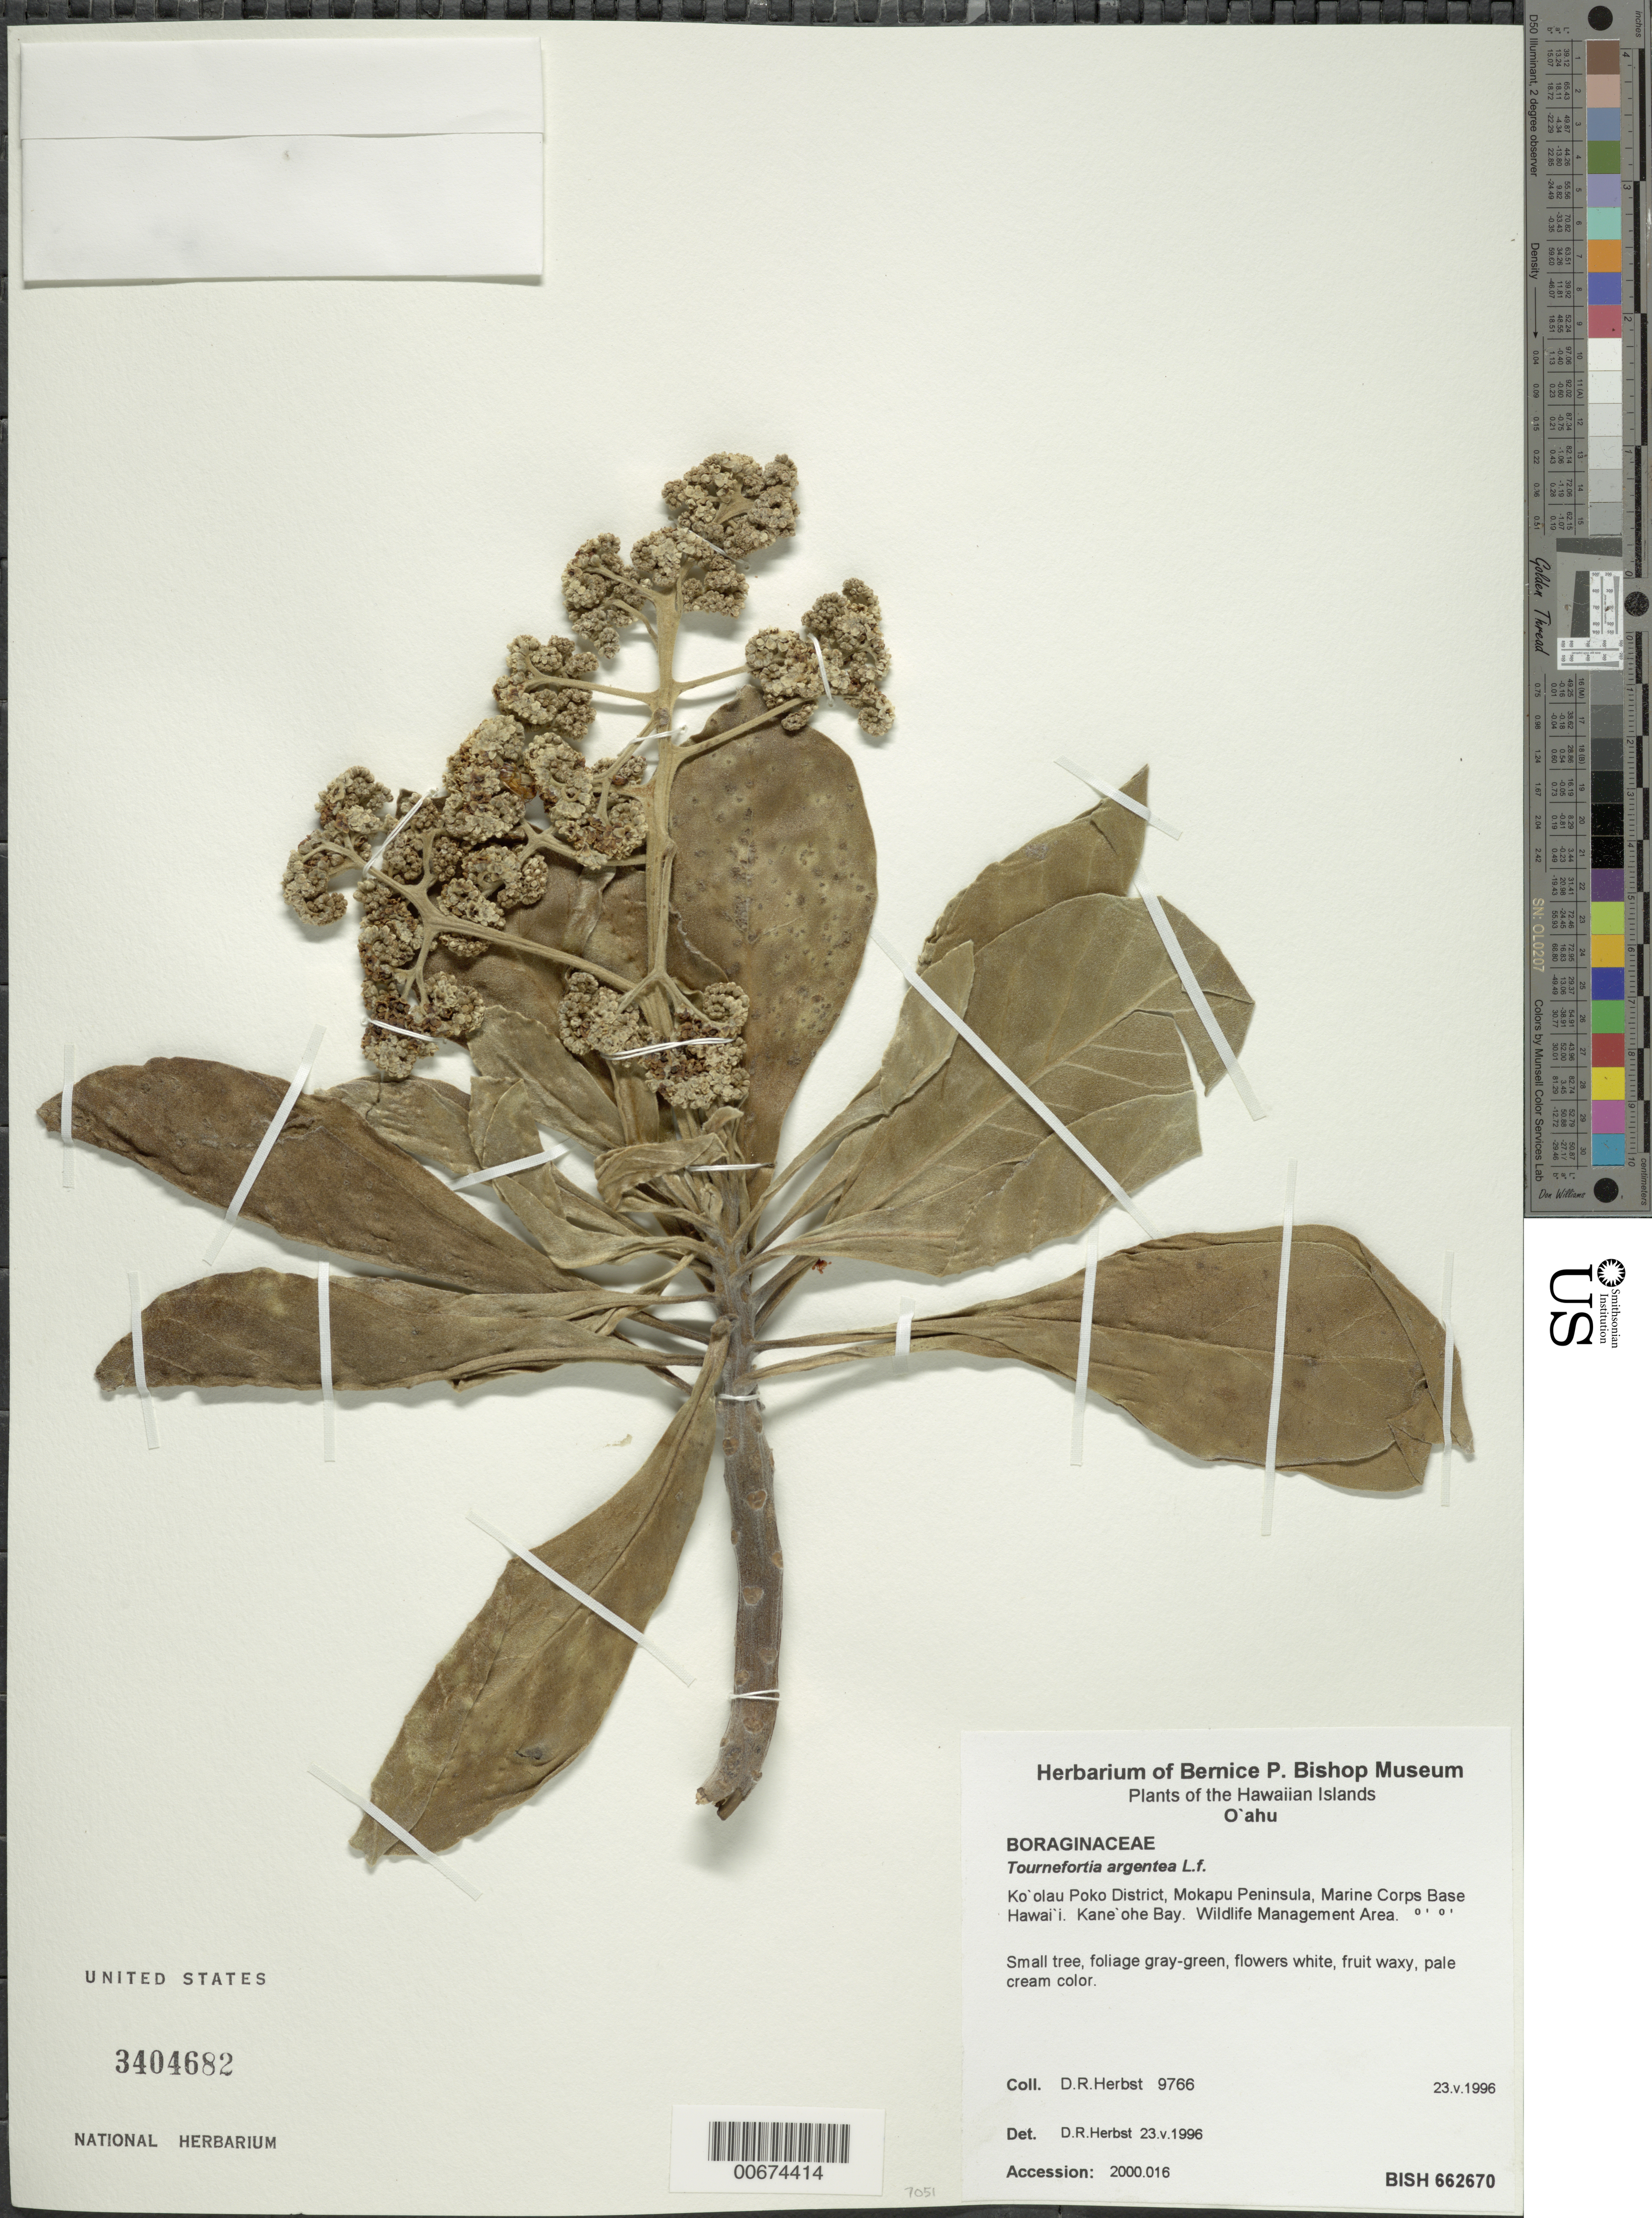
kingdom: Plantae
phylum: Tracheophyta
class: Magnoliopsida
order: Boraginales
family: Heliotropiaceae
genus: Heliotropium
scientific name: Heliotropium arboreum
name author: (Blanco) Mabberley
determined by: Wagner, W. L., (BOT), Smithsonian Institution - National Museum of Natural History (UNITED STATES)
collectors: D. R. Herbst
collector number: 9766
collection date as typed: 23 May 1996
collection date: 1996-05-23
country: United States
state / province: Hawaii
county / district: Honolulu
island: Oahu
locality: Ko'olau Poko Distr., Mokapu Peninsula, Marine Corps Base Hawaii. Kane'ohe Bay, Wildlife Management Area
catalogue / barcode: US 3404682